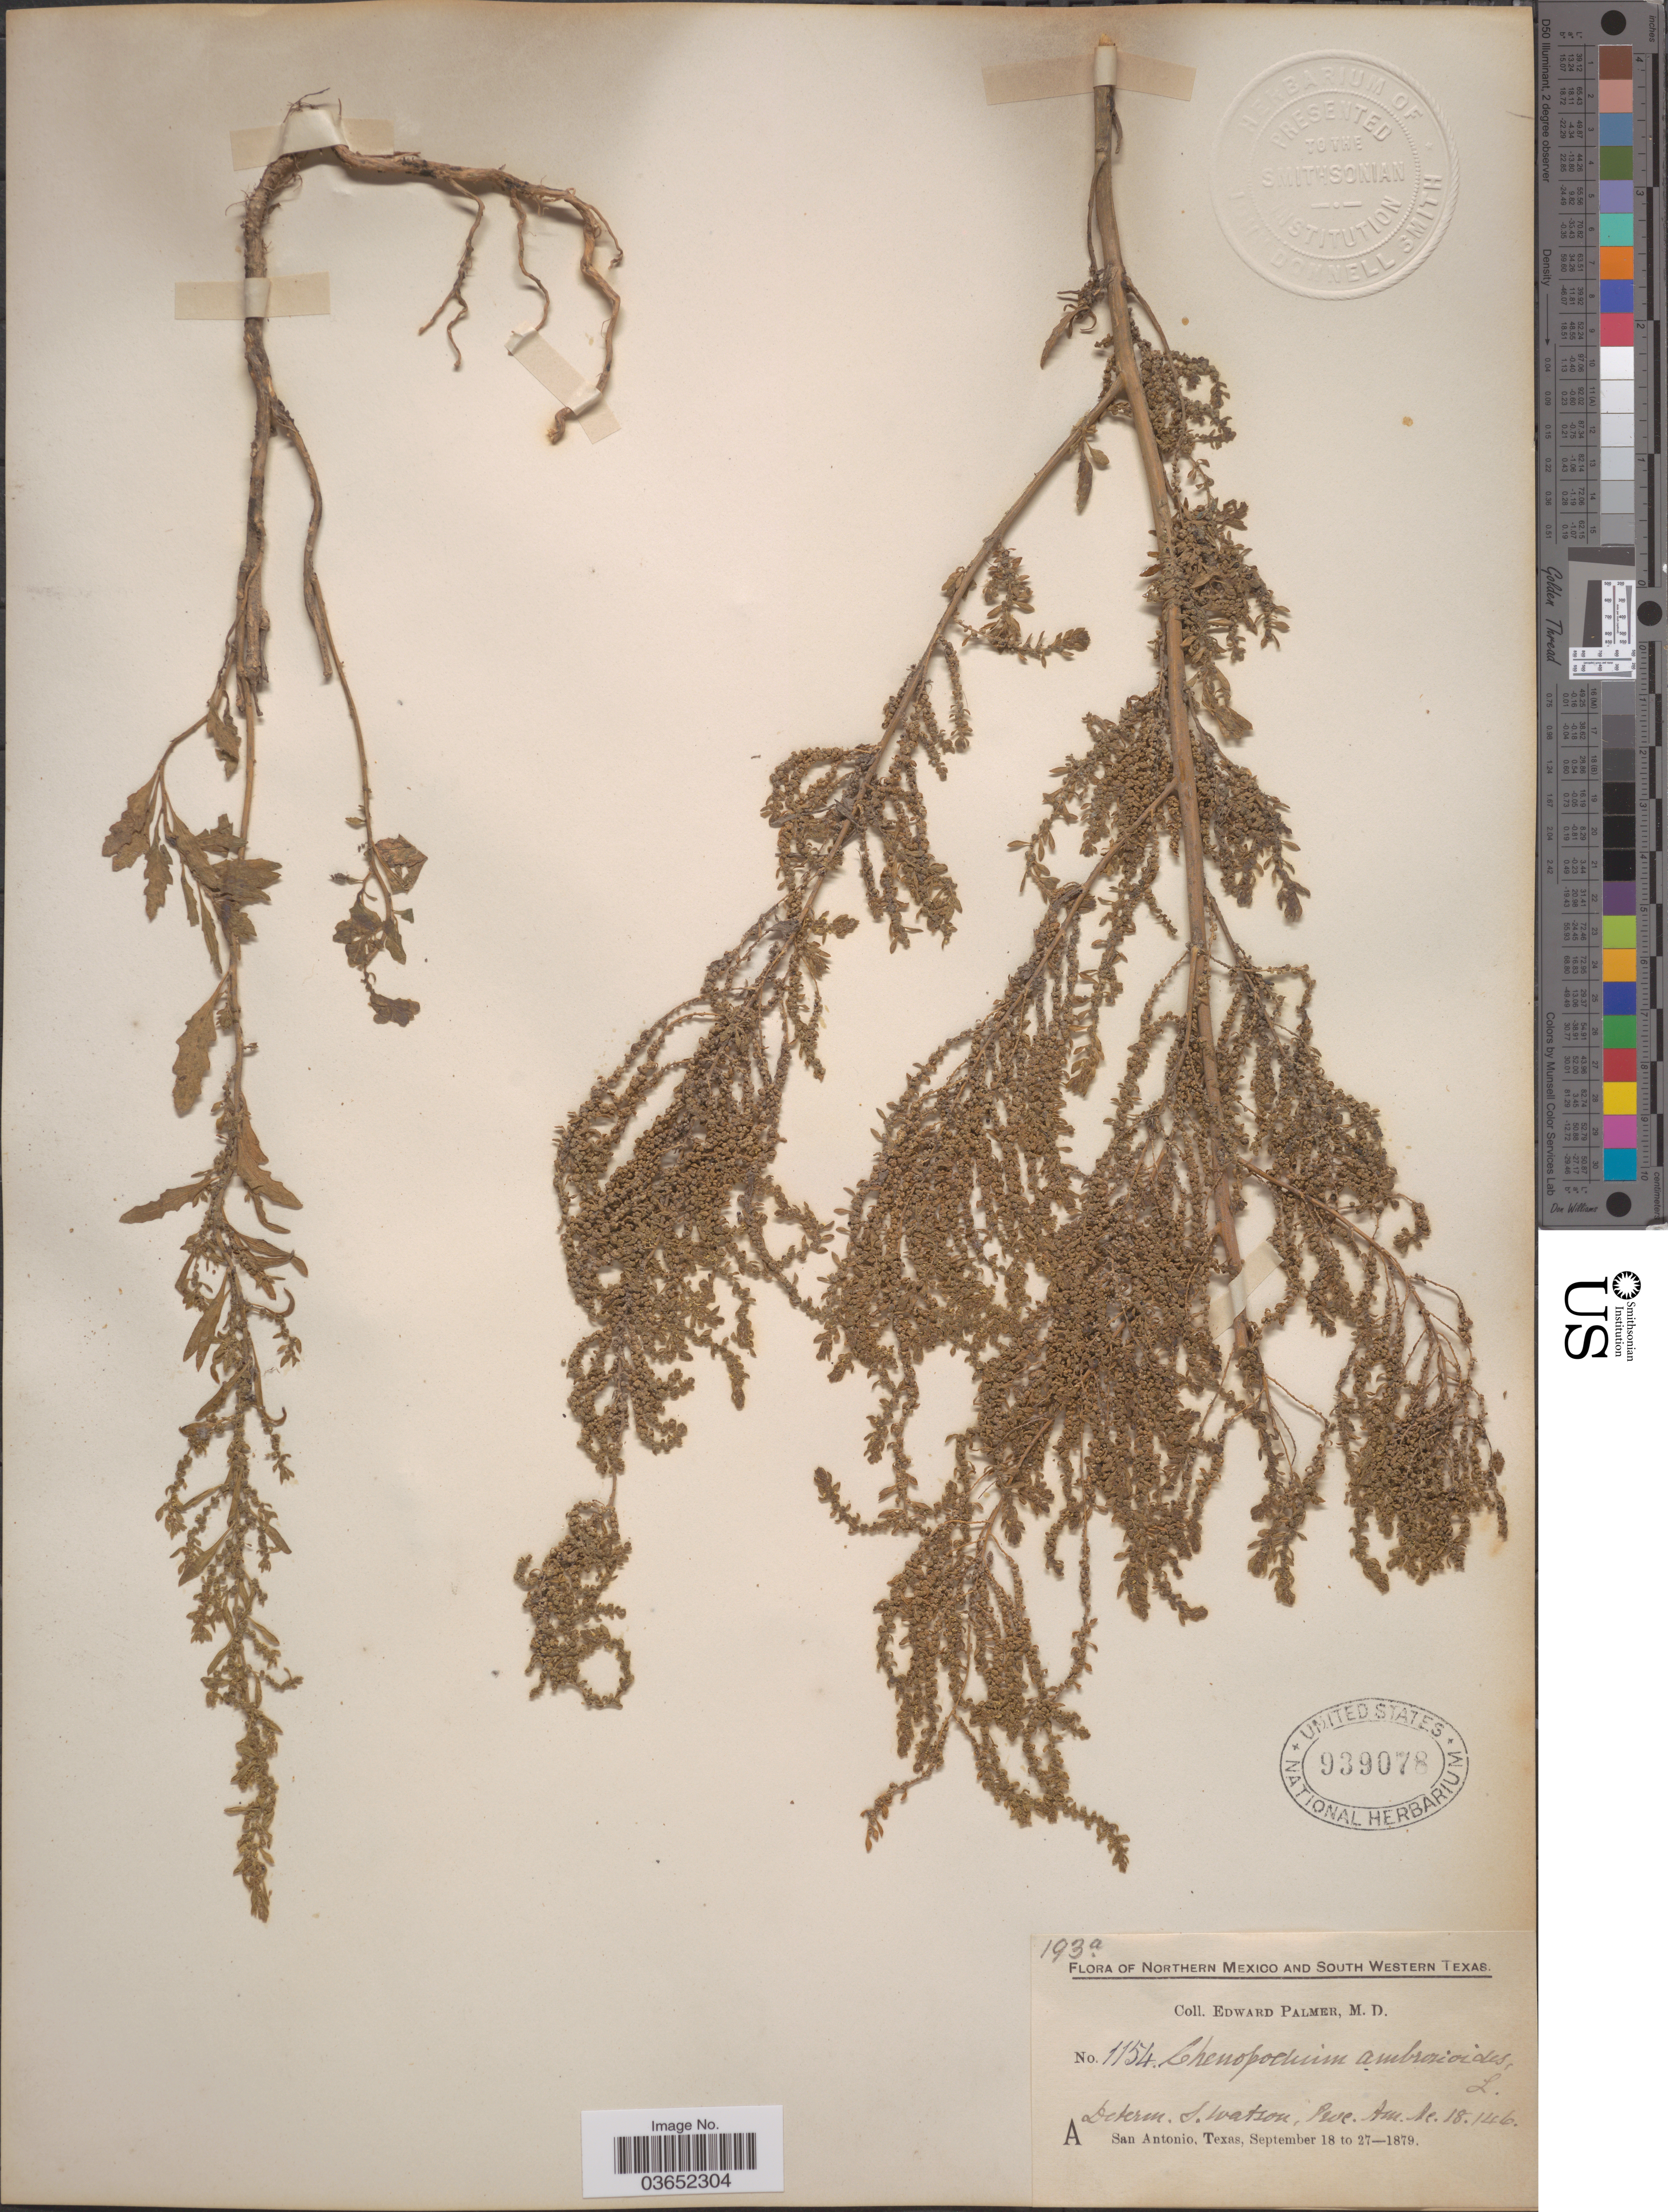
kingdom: Plantae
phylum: Tracheophyta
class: Magnoliopsida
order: Caryophyllales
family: Amaranthaceae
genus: Chenopodium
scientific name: Chenopodium ambrosioides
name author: L.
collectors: E. Palmer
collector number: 1154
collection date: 1879-09-18/1879-09-27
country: United States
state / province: Texas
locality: South Western Texas. San Antonio.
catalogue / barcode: US 939078